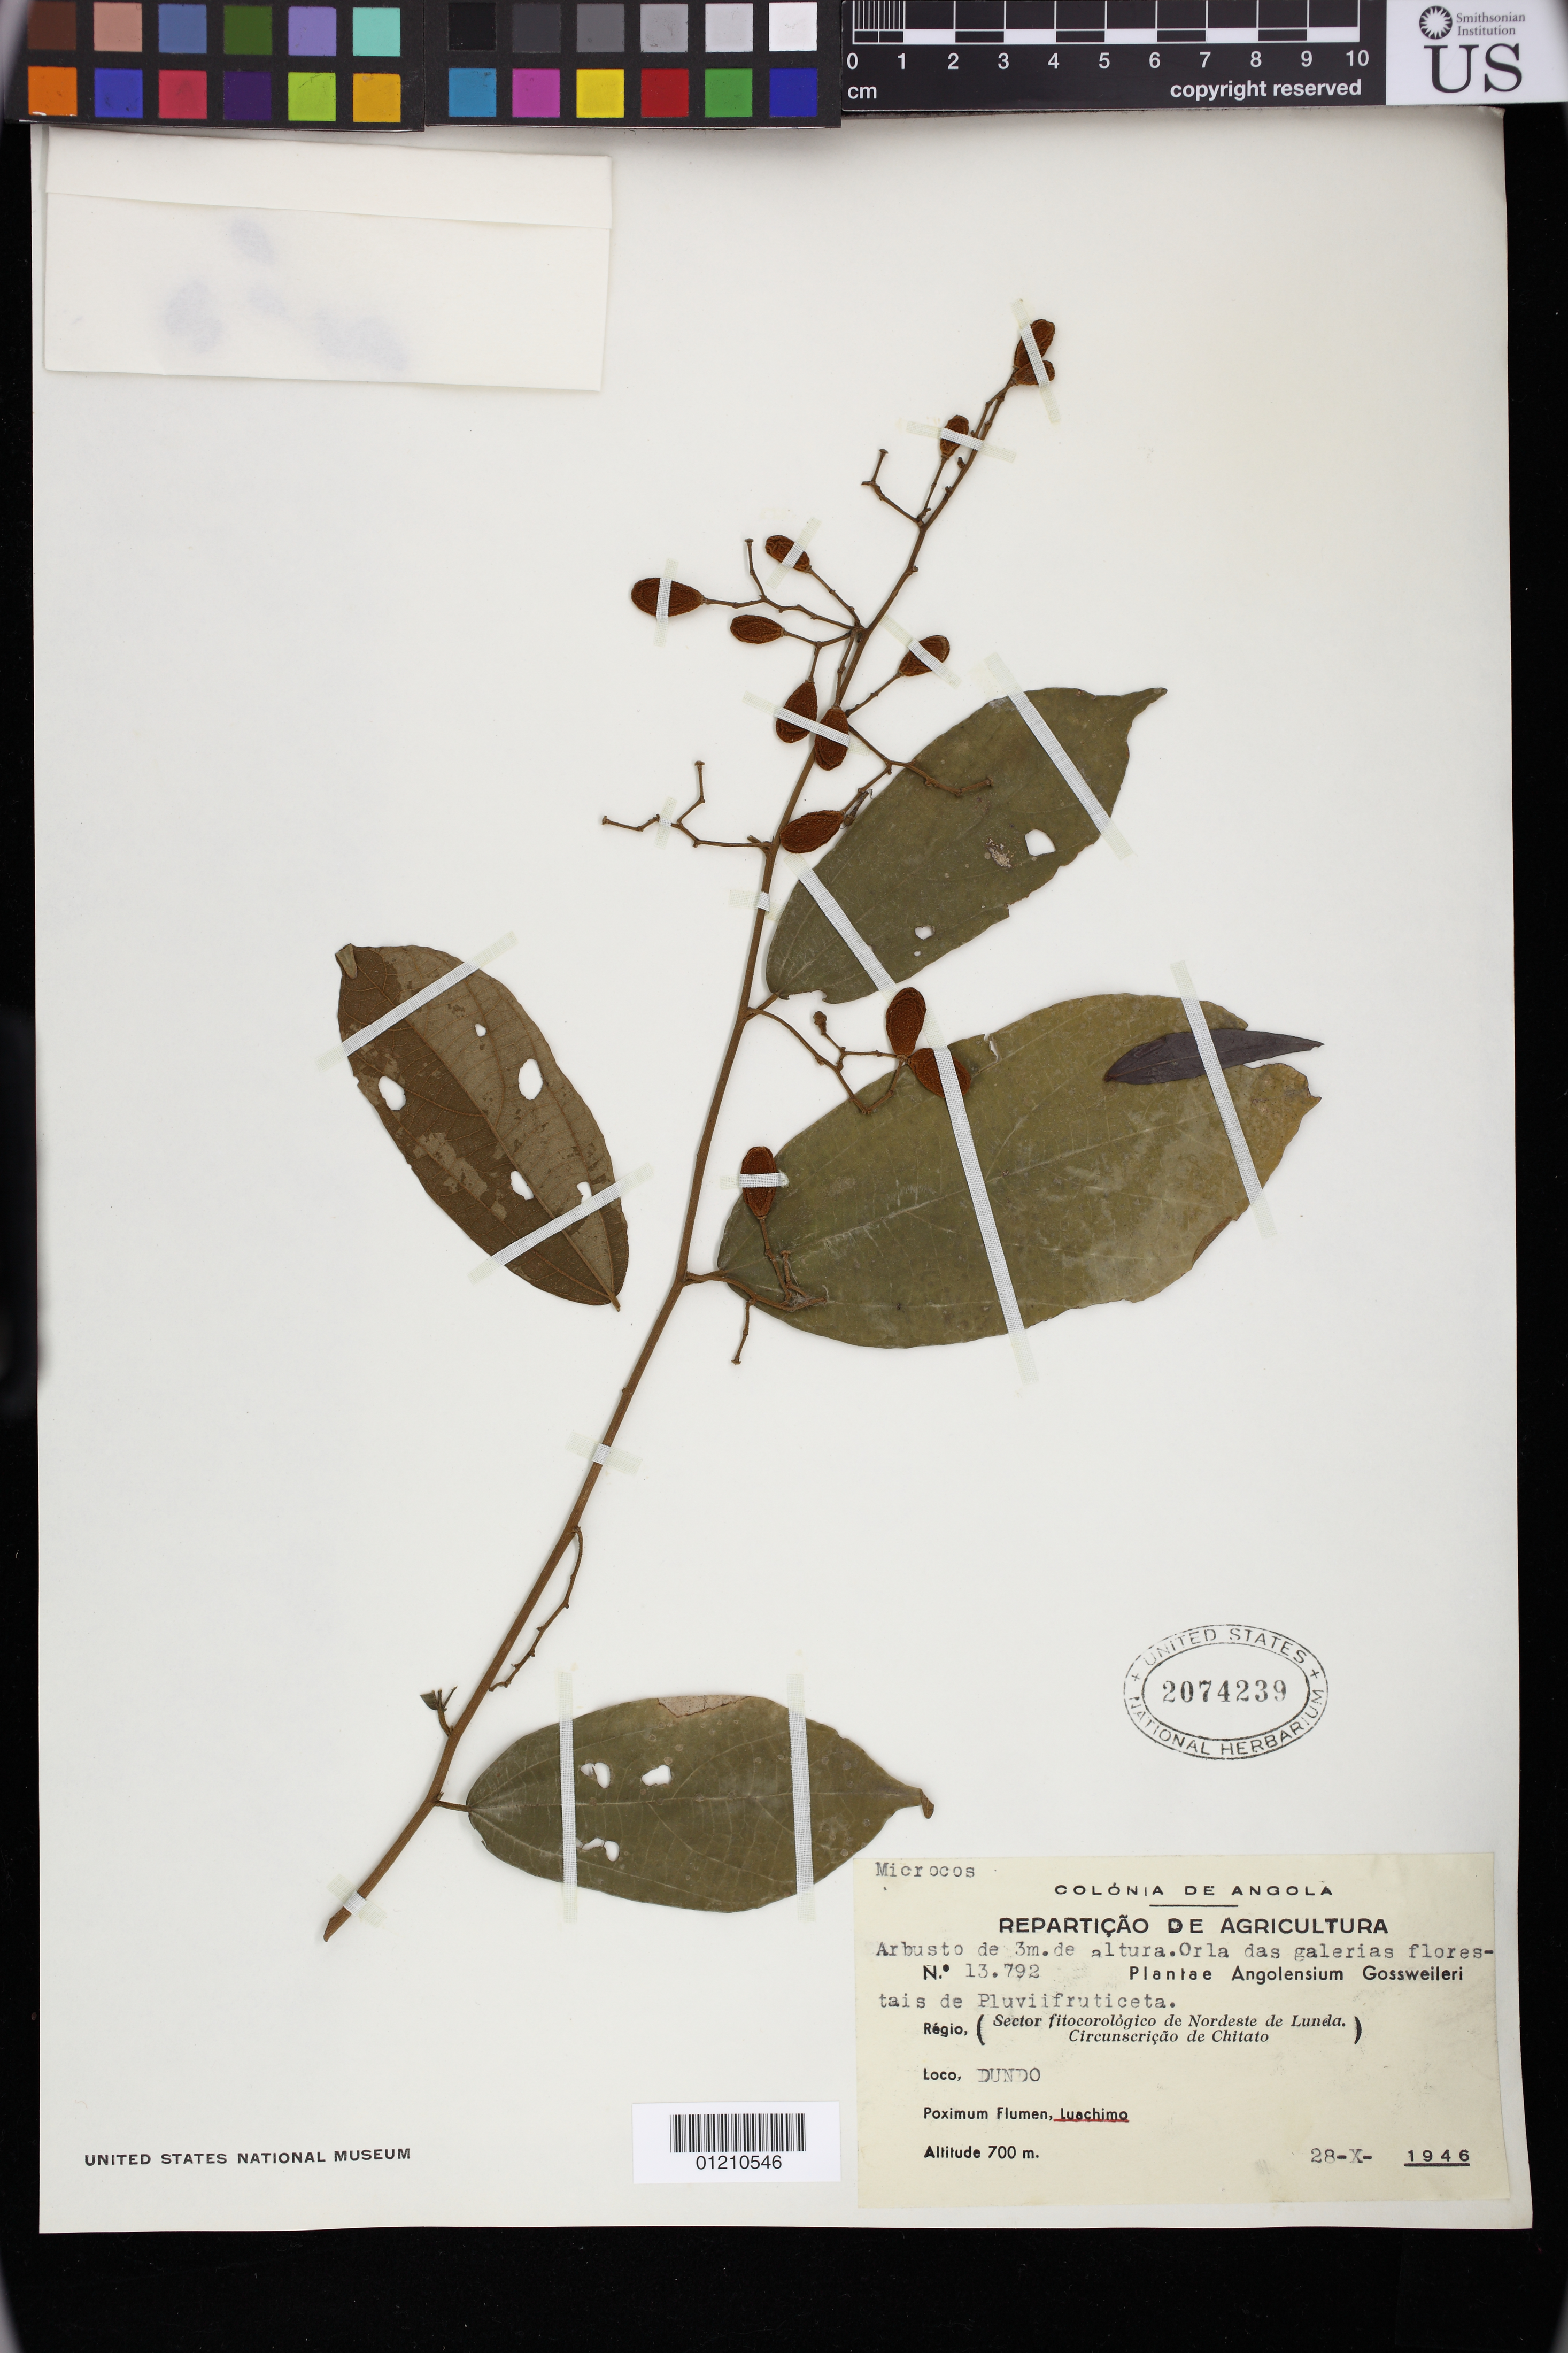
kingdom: Plantae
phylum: Tracheophyta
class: Magnoliopsida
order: Malvales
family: Malvaceae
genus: Microcos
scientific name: Microcos sp.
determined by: Dorr, L. J., (BOT), Smithsonian Institution - National Museum of Natural History (UNITED STATES)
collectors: Gossweiler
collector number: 13.792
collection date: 1946-10-28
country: Angola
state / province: Lunda Norte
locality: Dundo. Sector fitocorologico de Nordeste de Lunda. Circunscricao de Chitato.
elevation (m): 700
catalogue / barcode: US 2074239